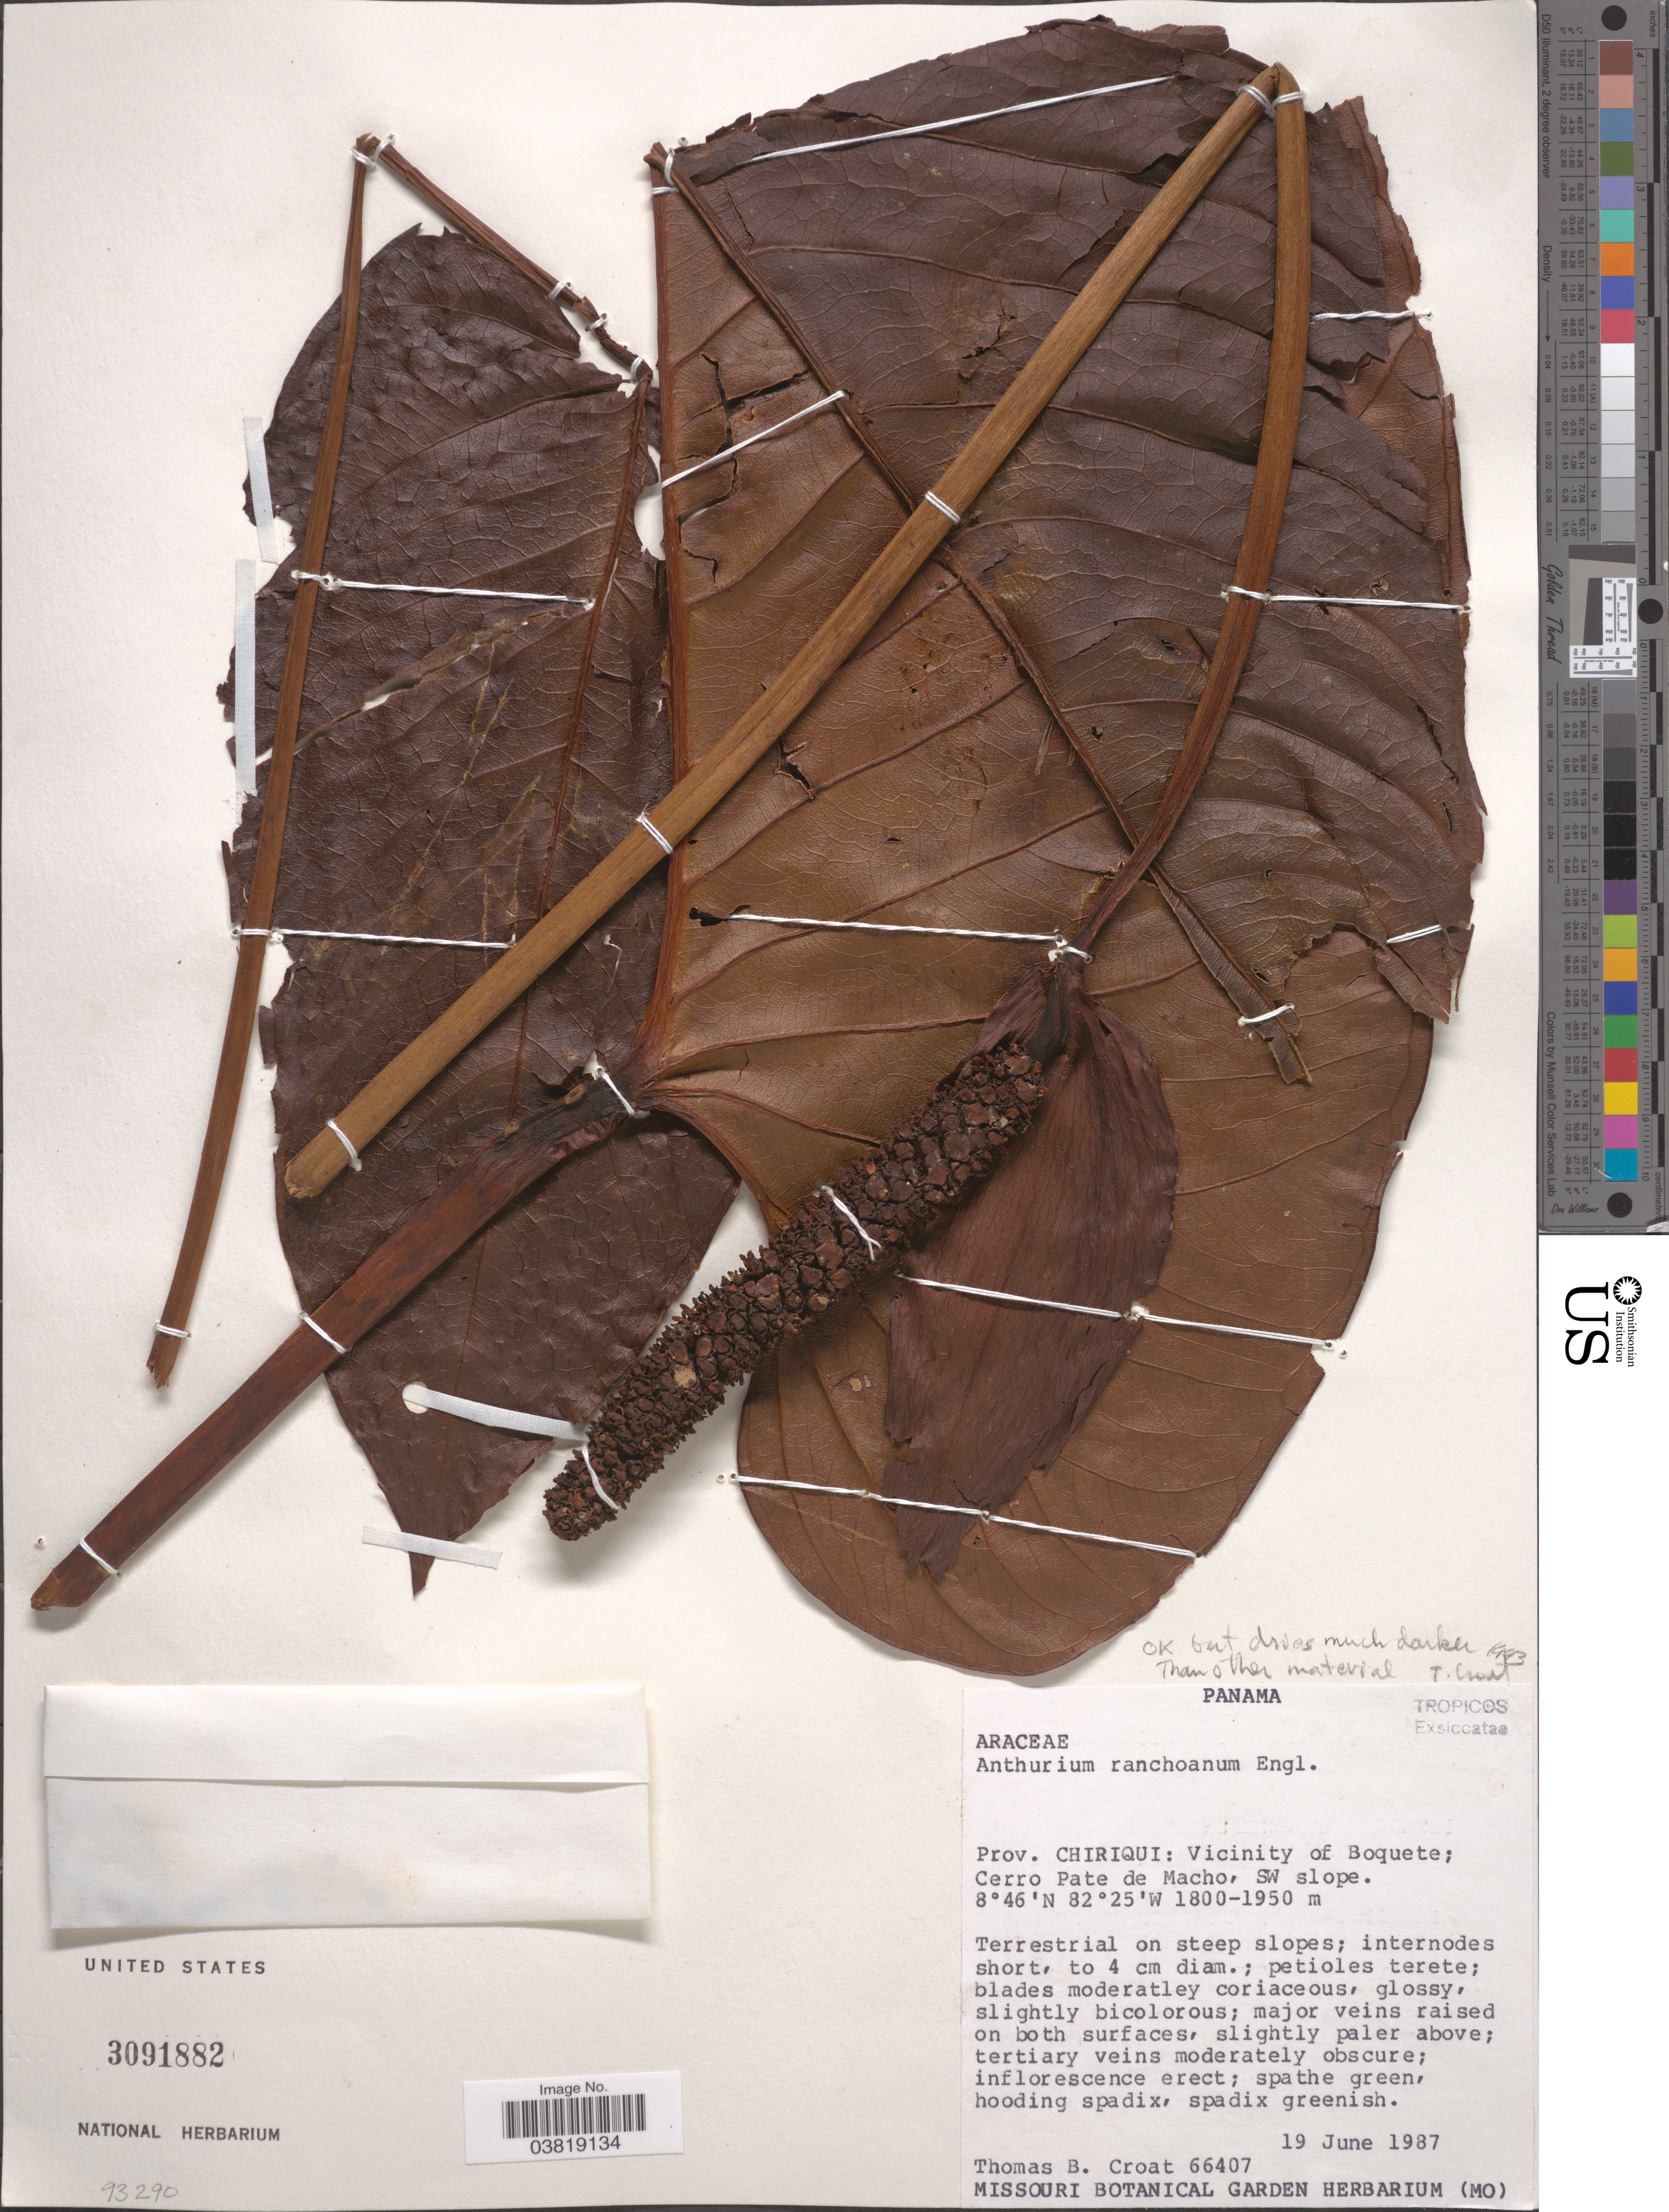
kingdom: Plantae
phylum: Tracheophyta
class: Liliopsida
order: Alismatales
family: Araceae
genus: Anthurium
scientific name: Anthurium ravenii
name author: Croat & R.A. Baker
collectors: T. B. Croat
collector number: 66407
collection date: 1987-06-19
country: Panama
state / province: Chiriqui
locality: Vicinity of Boquete; Cerro Pate de Macho, SW slope.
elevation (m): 1800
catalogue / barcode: US 3091882